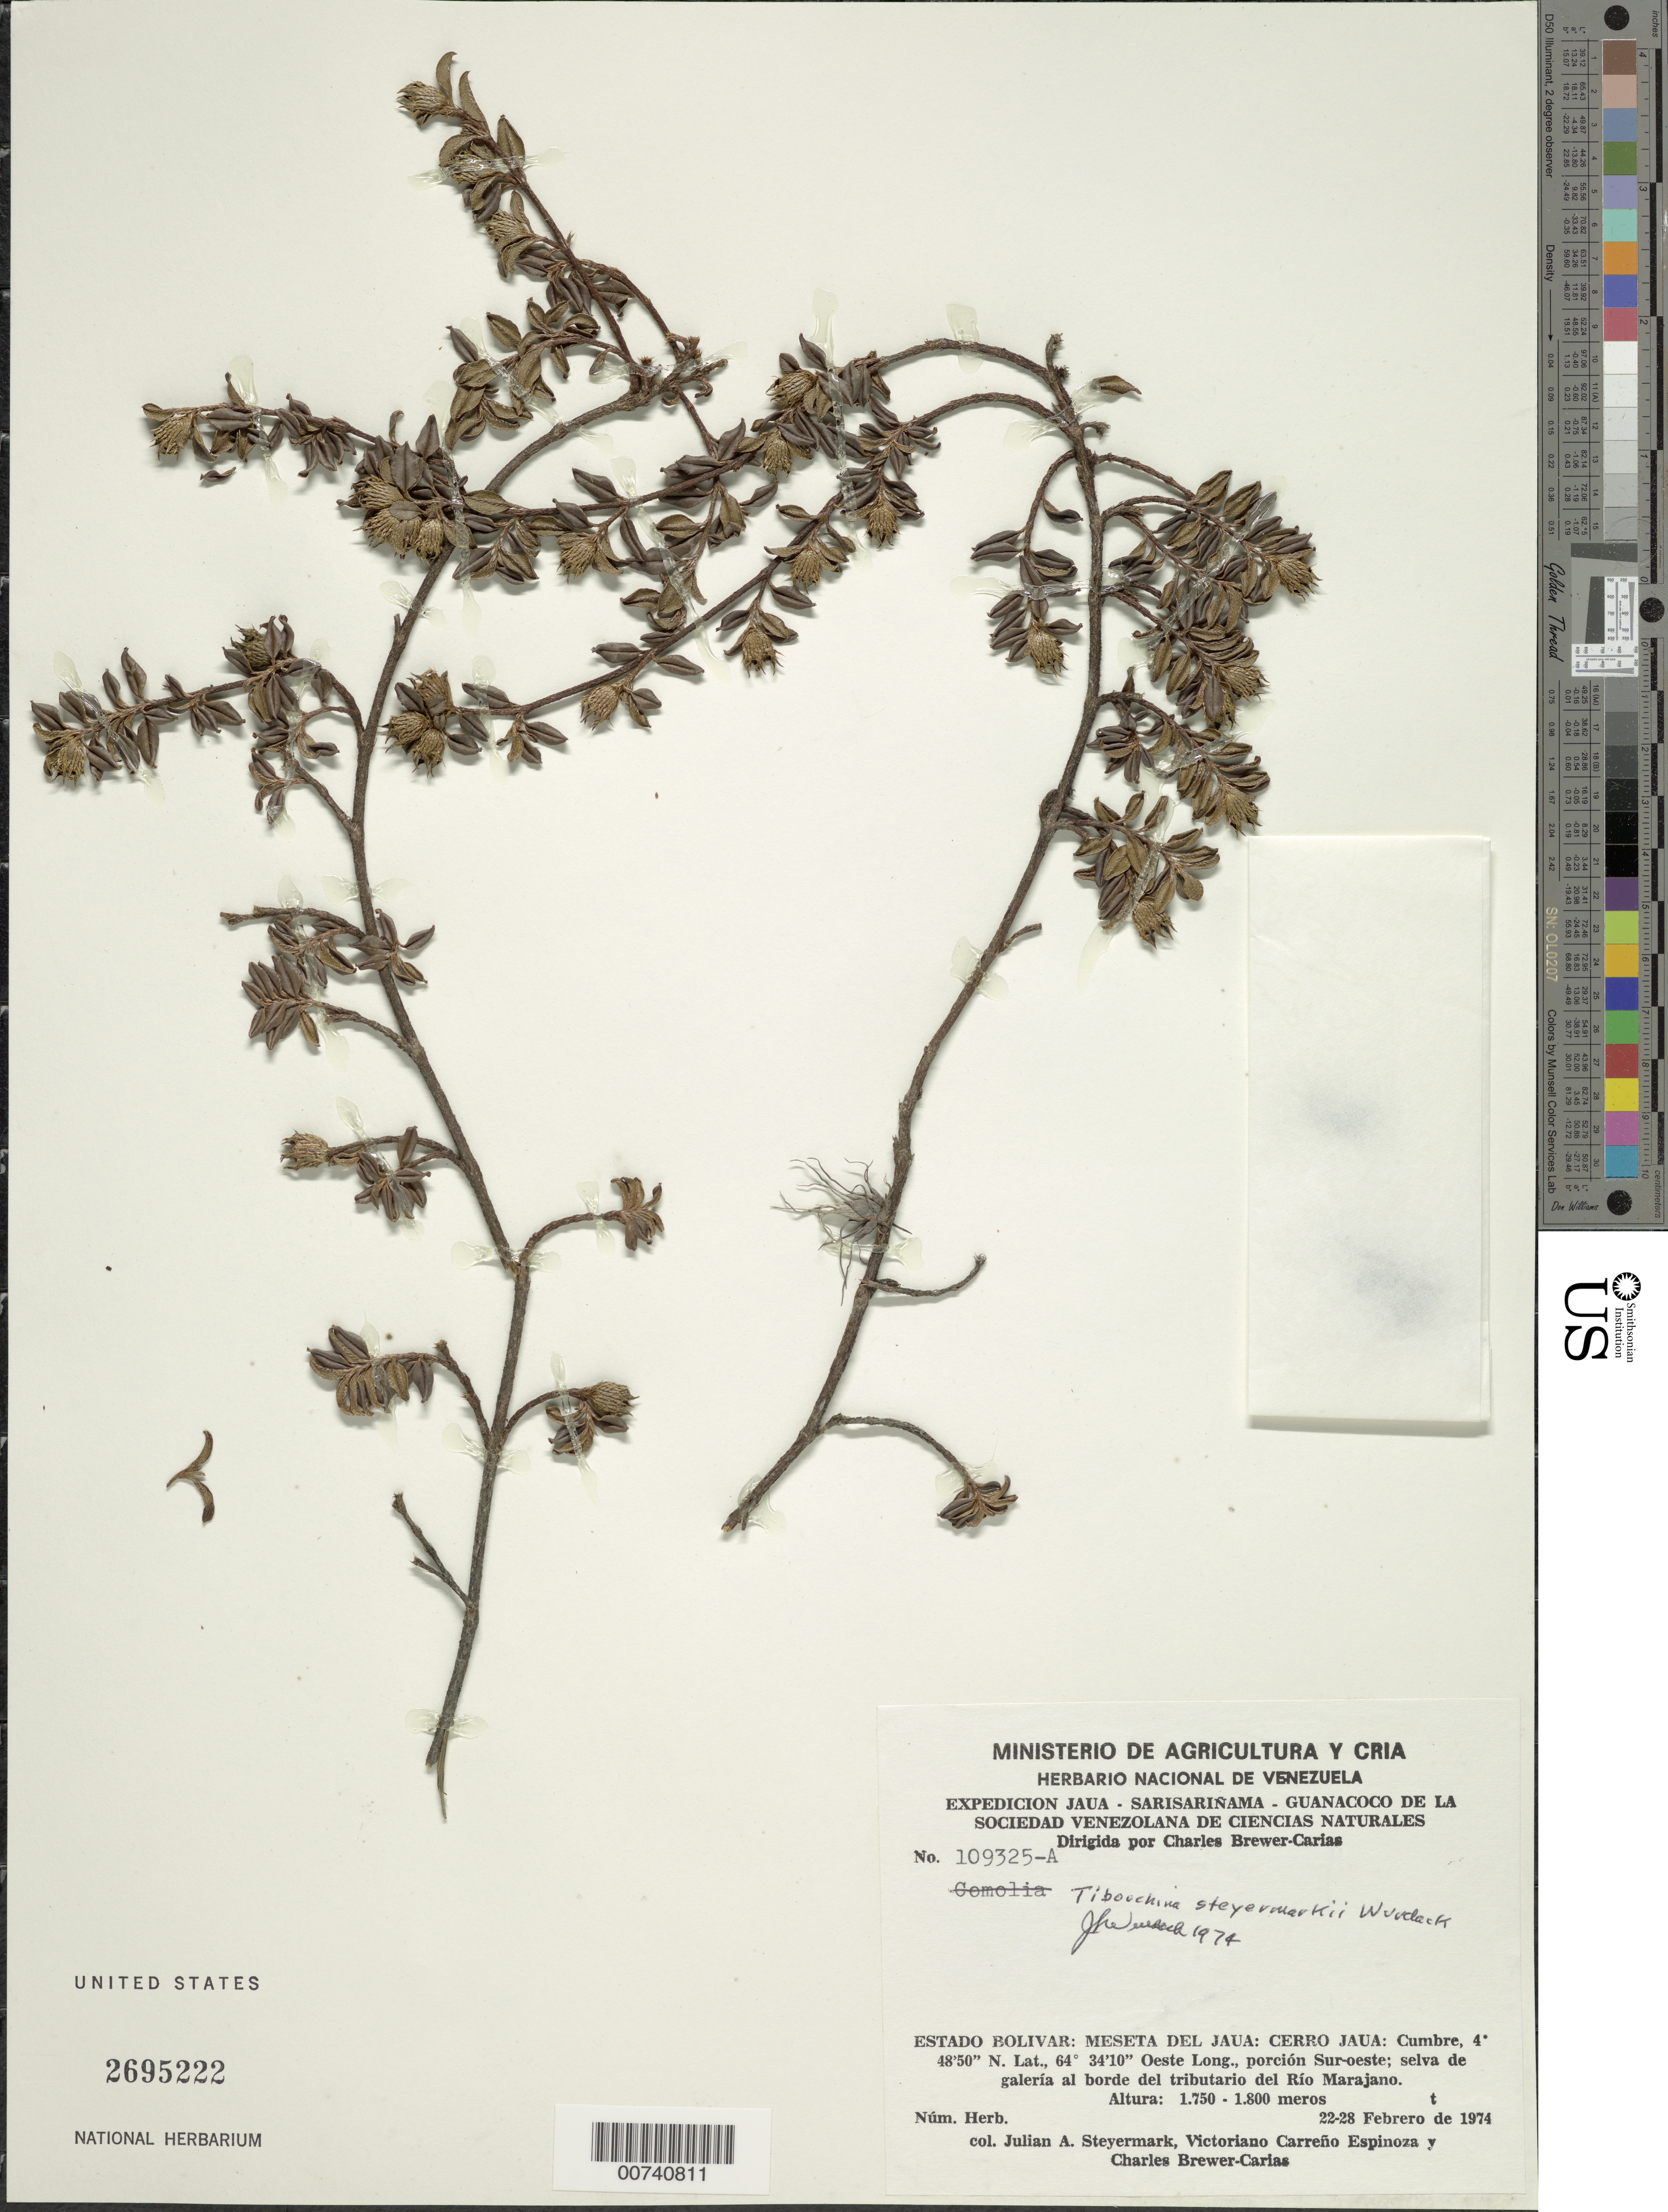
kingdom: Plantae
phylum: Tracheophyta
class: Magnoliopsida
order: Myrtales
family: Melastomataceae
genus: Tibouchina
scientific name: Tibouchina spruceana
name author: Cogn.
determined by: Wurdack, John J., (US), US (UNITED STATES)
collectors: J. Steyermark, V. Carreño E. & C. Brewer-Carias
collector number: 109325 A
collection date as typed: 22-Feb-74 to 28-Feb-74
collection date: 1974-02-22/1974-02-28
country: Venezuela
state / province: Bolívar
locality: Meseta del Jaua: Cerro Jaua, Río Marajano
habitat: Gallery forest along river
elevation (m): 1750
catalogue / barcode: US 2695222